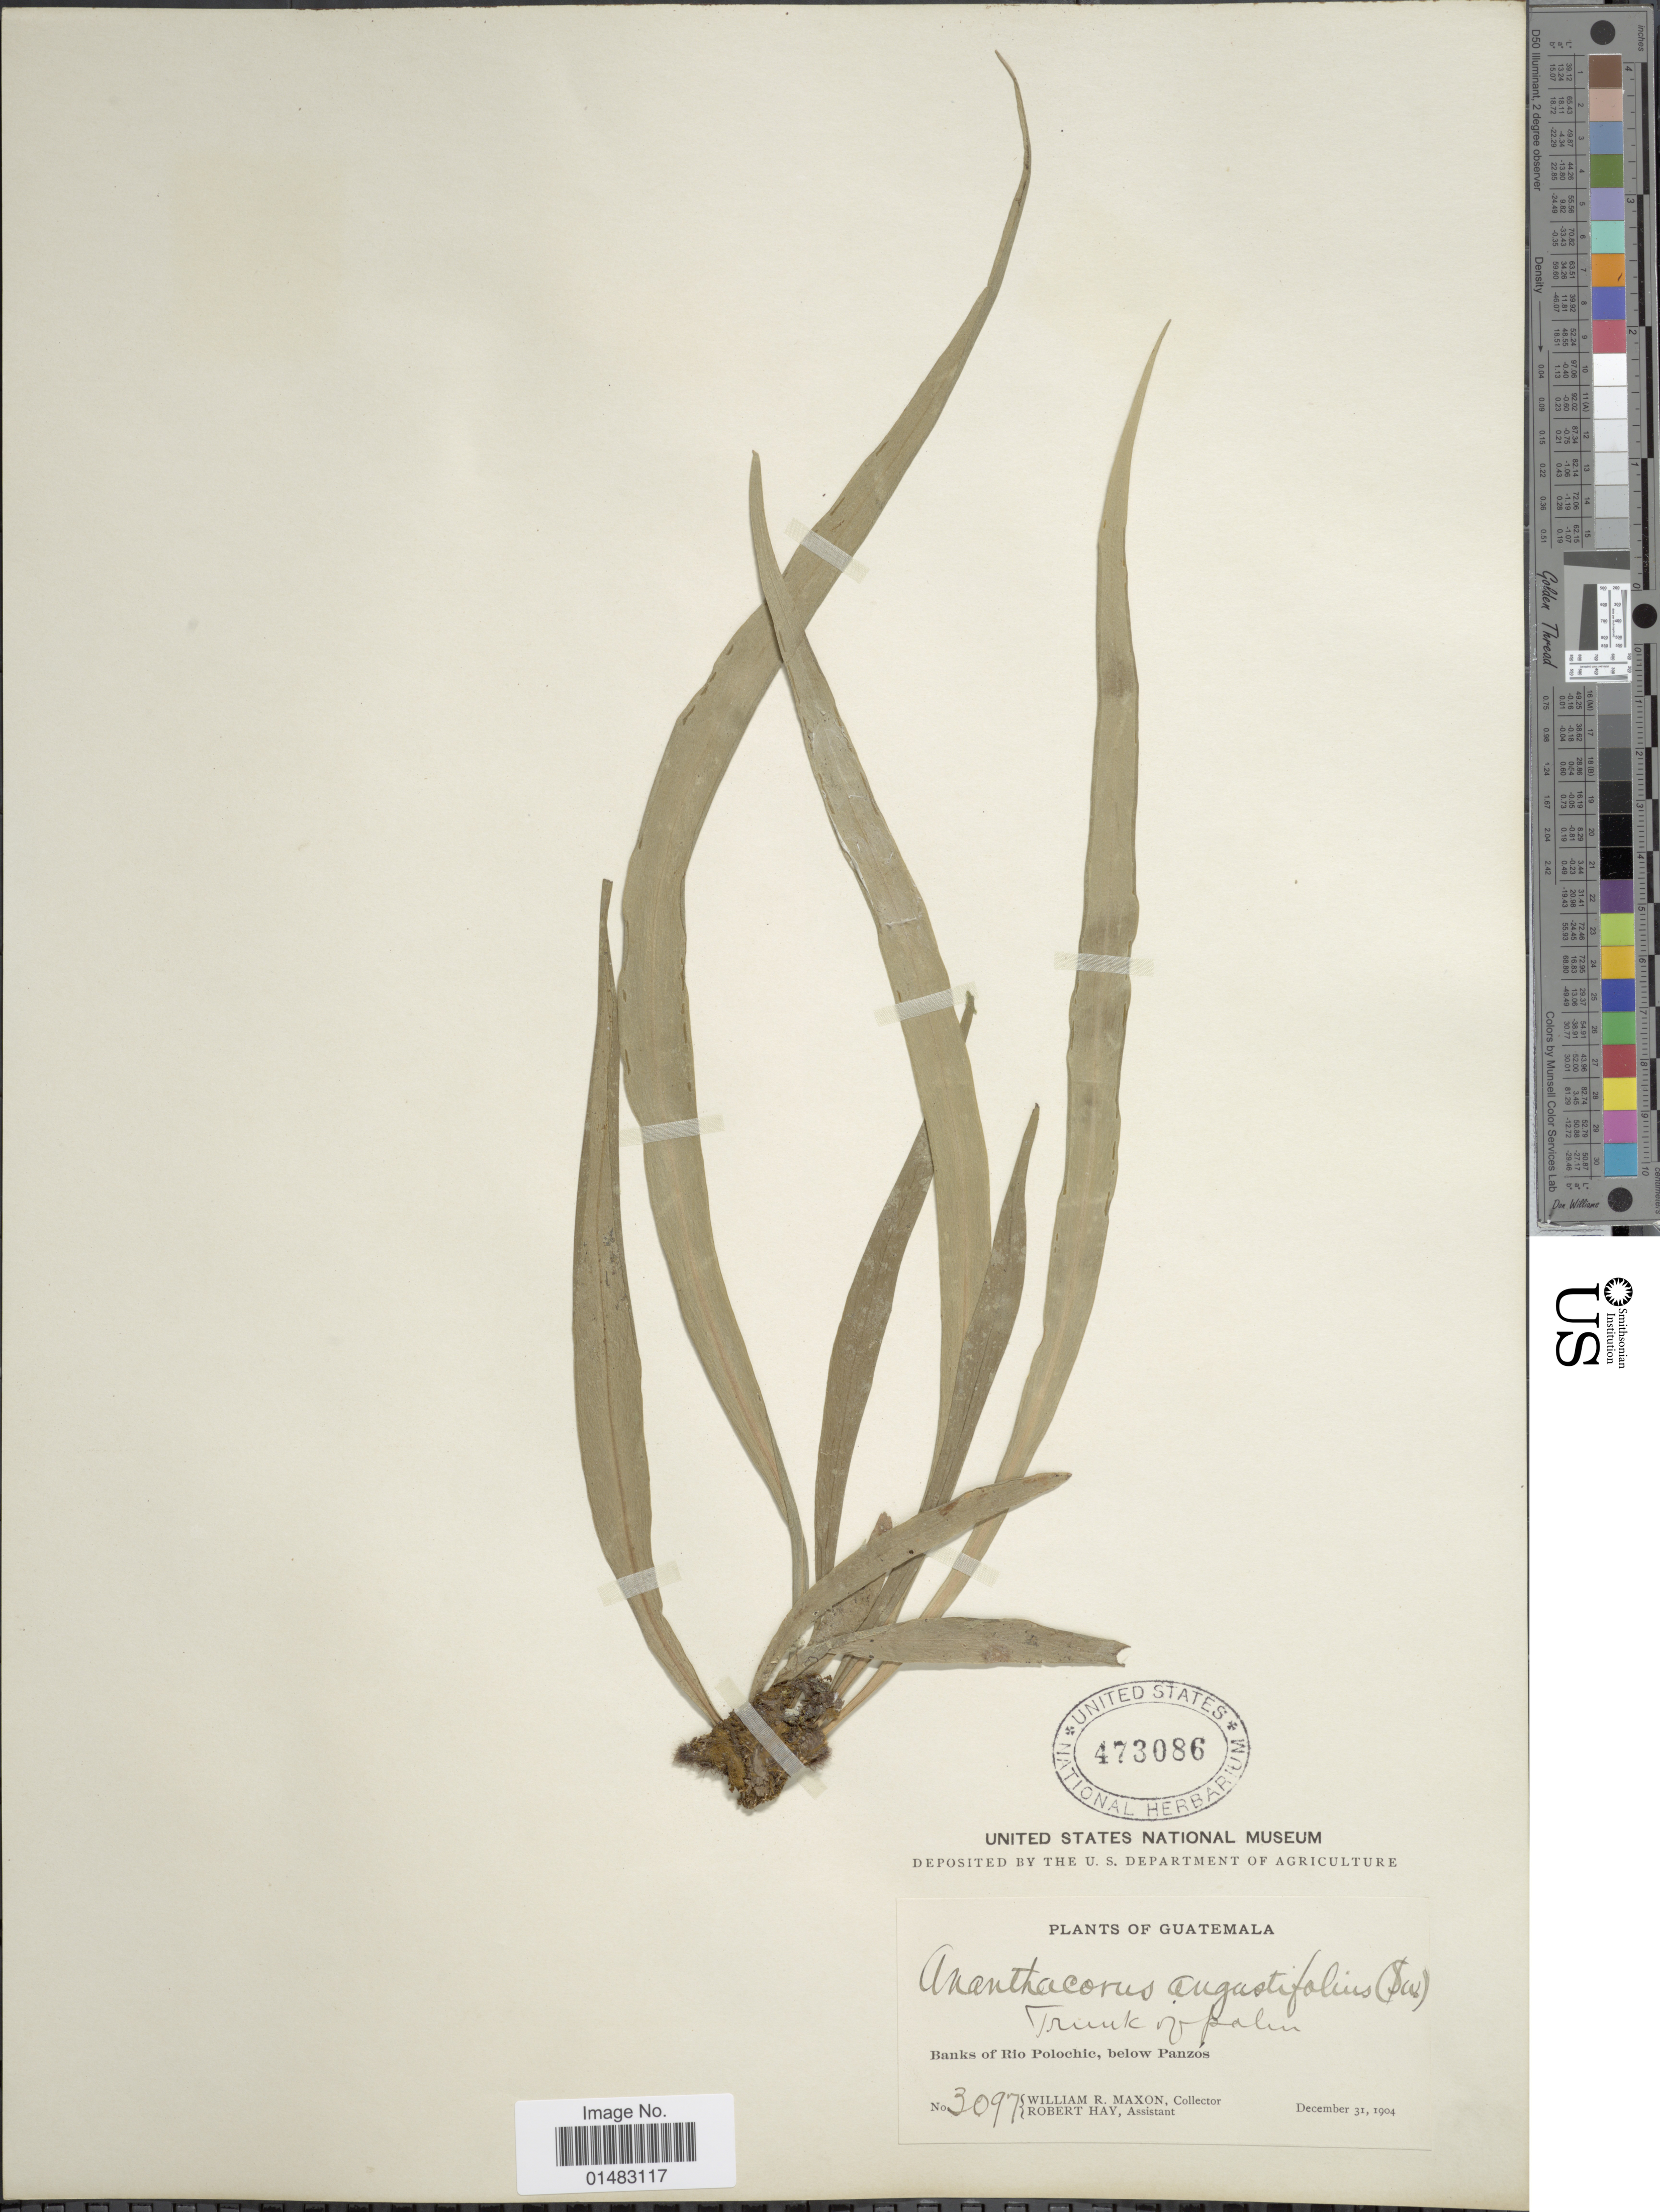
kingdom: Plantae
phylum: Tracheophyta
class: Polypodiopsida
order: Polypodiales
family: Pteridaceae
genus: Ananthacorus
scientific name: Ananthacorus angustifolius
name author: (Sw.) Underw. & Maxon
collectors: W. R. Maxon & R. H. Hay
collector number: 3097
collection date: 1904-12-31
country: Guatemala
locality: Banks of Rio Polochic, below Panzos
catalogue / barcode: US 473086